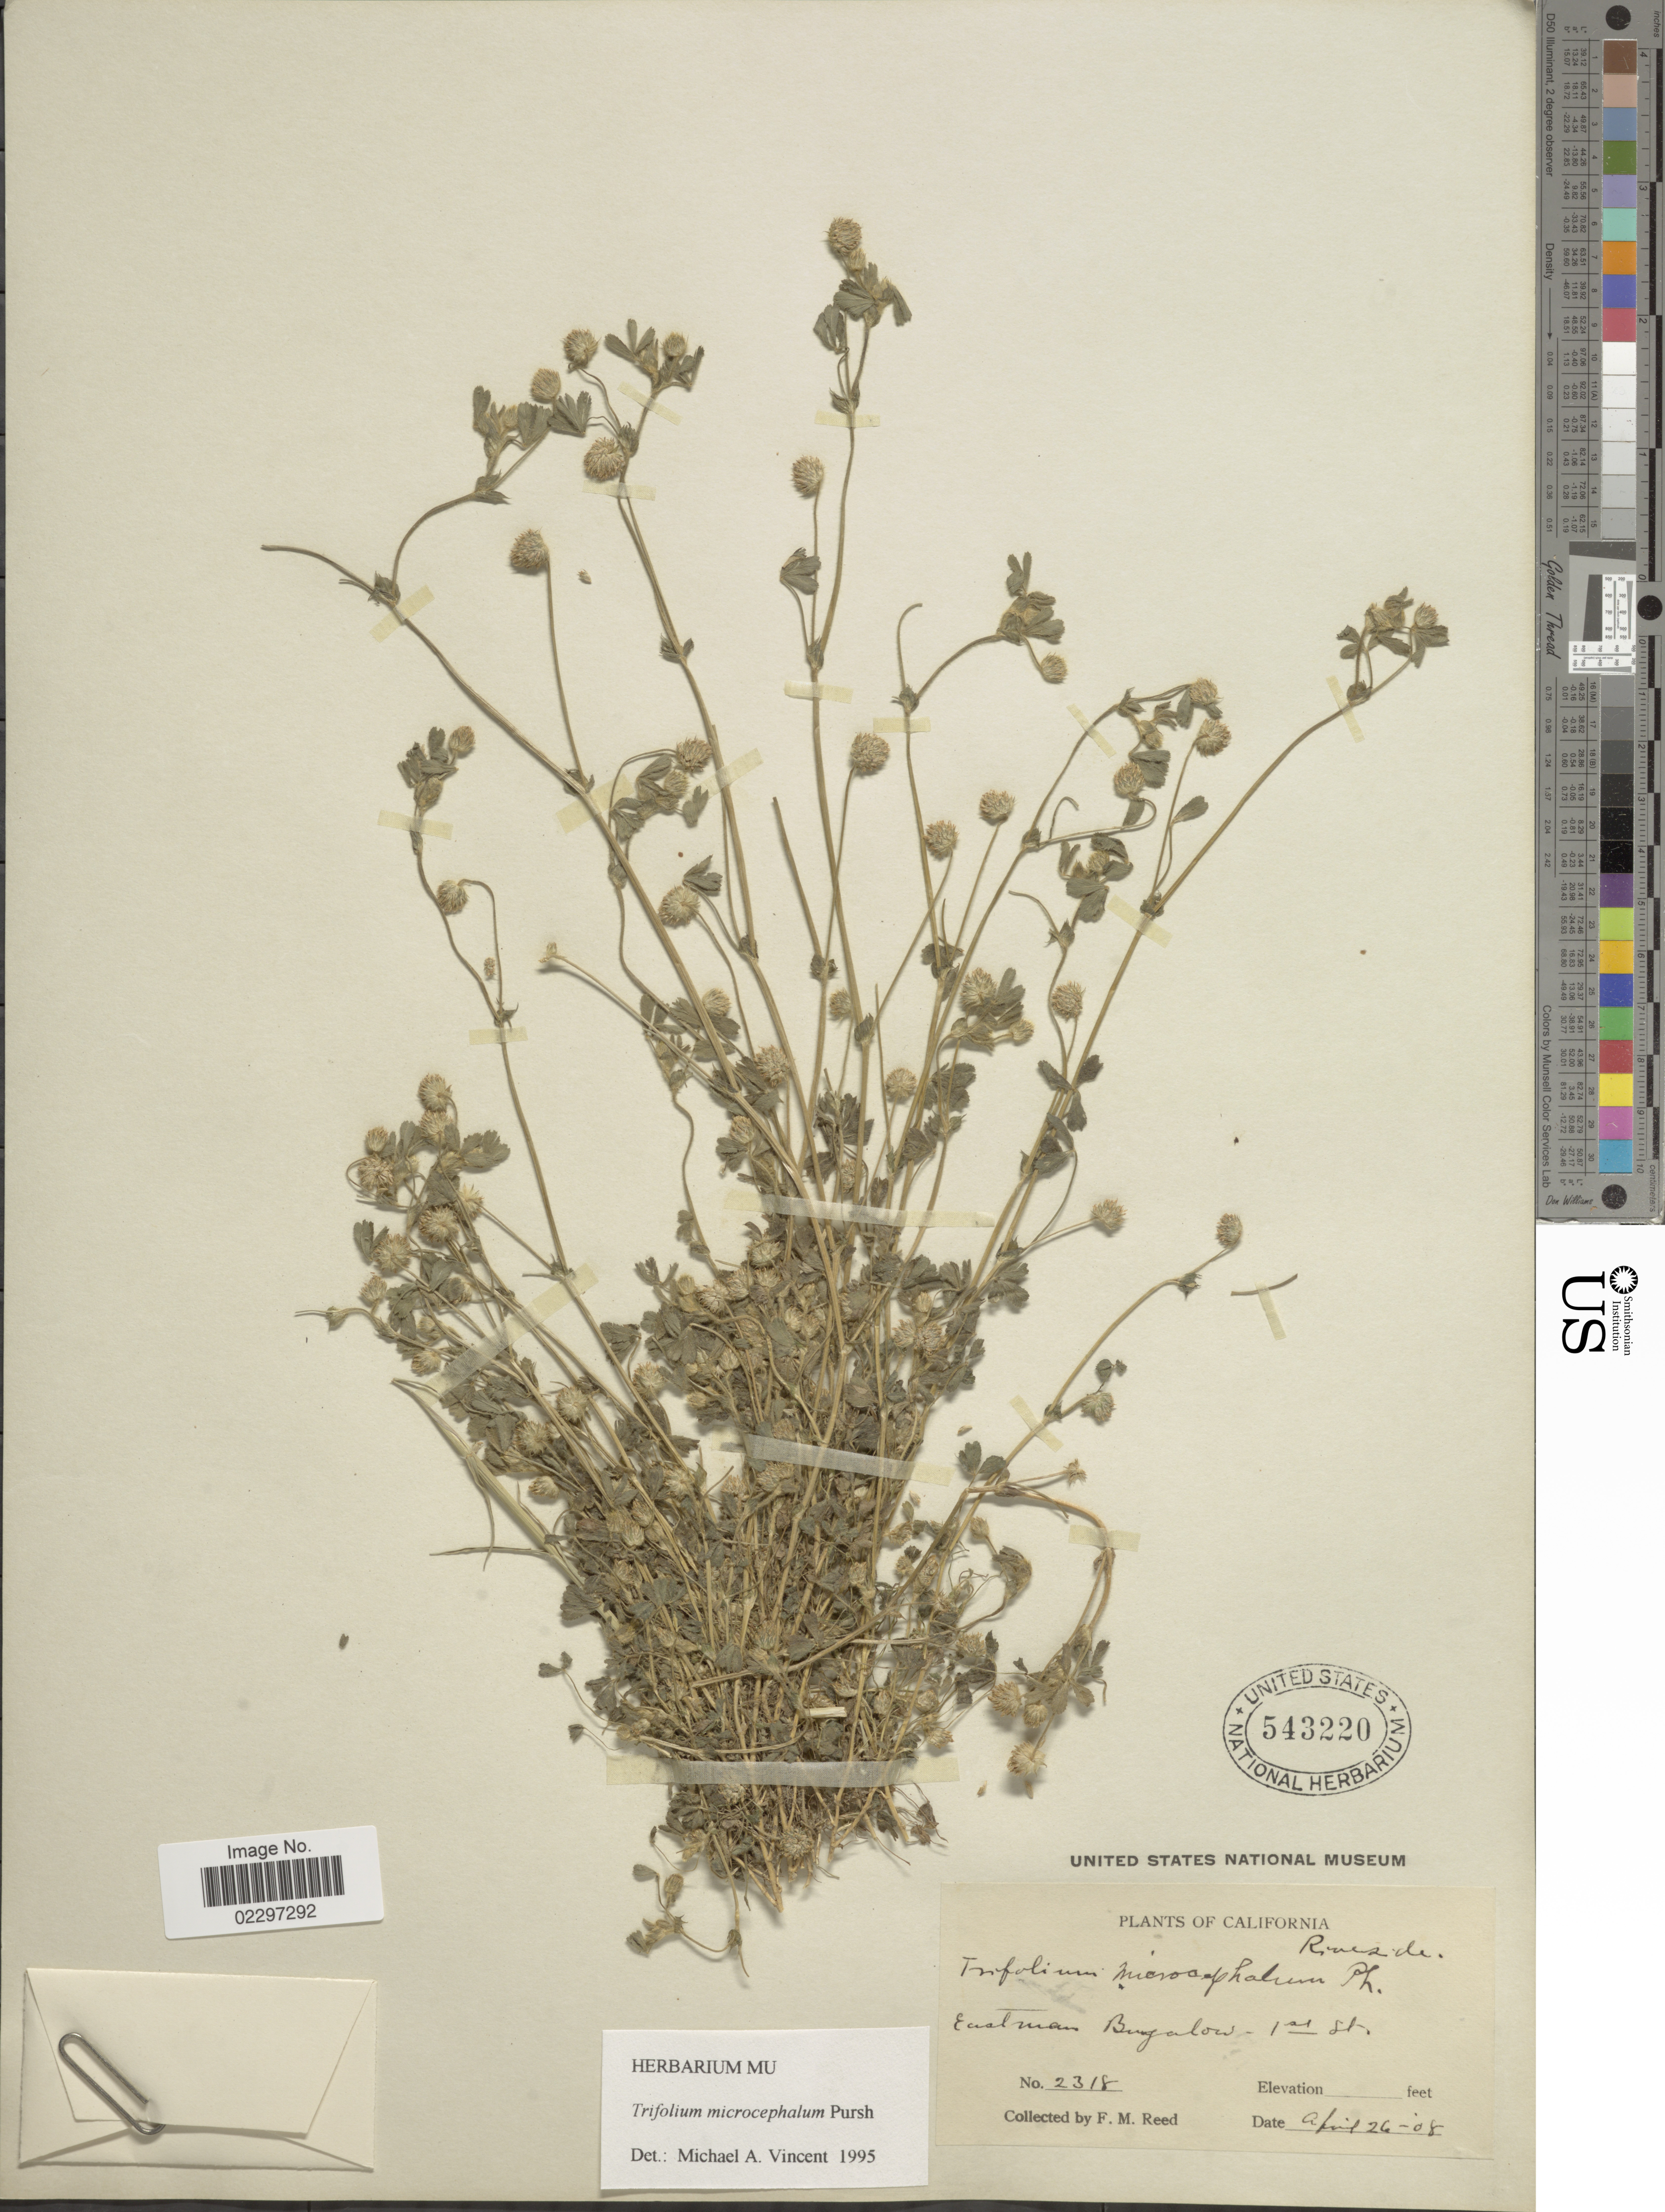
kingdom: Plantae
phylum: Tracheophyta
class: Magnoliopsida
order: Fabales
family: Fabaceae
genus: Trifolium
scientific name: Trifolium microcephalum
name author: Pursh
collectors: F. Reed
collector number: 2318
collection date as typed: Transcribed d/m/y: 26/4/8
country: United States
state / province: California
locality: Eastman Bungalow - 1st. St.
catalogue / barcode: US 543220